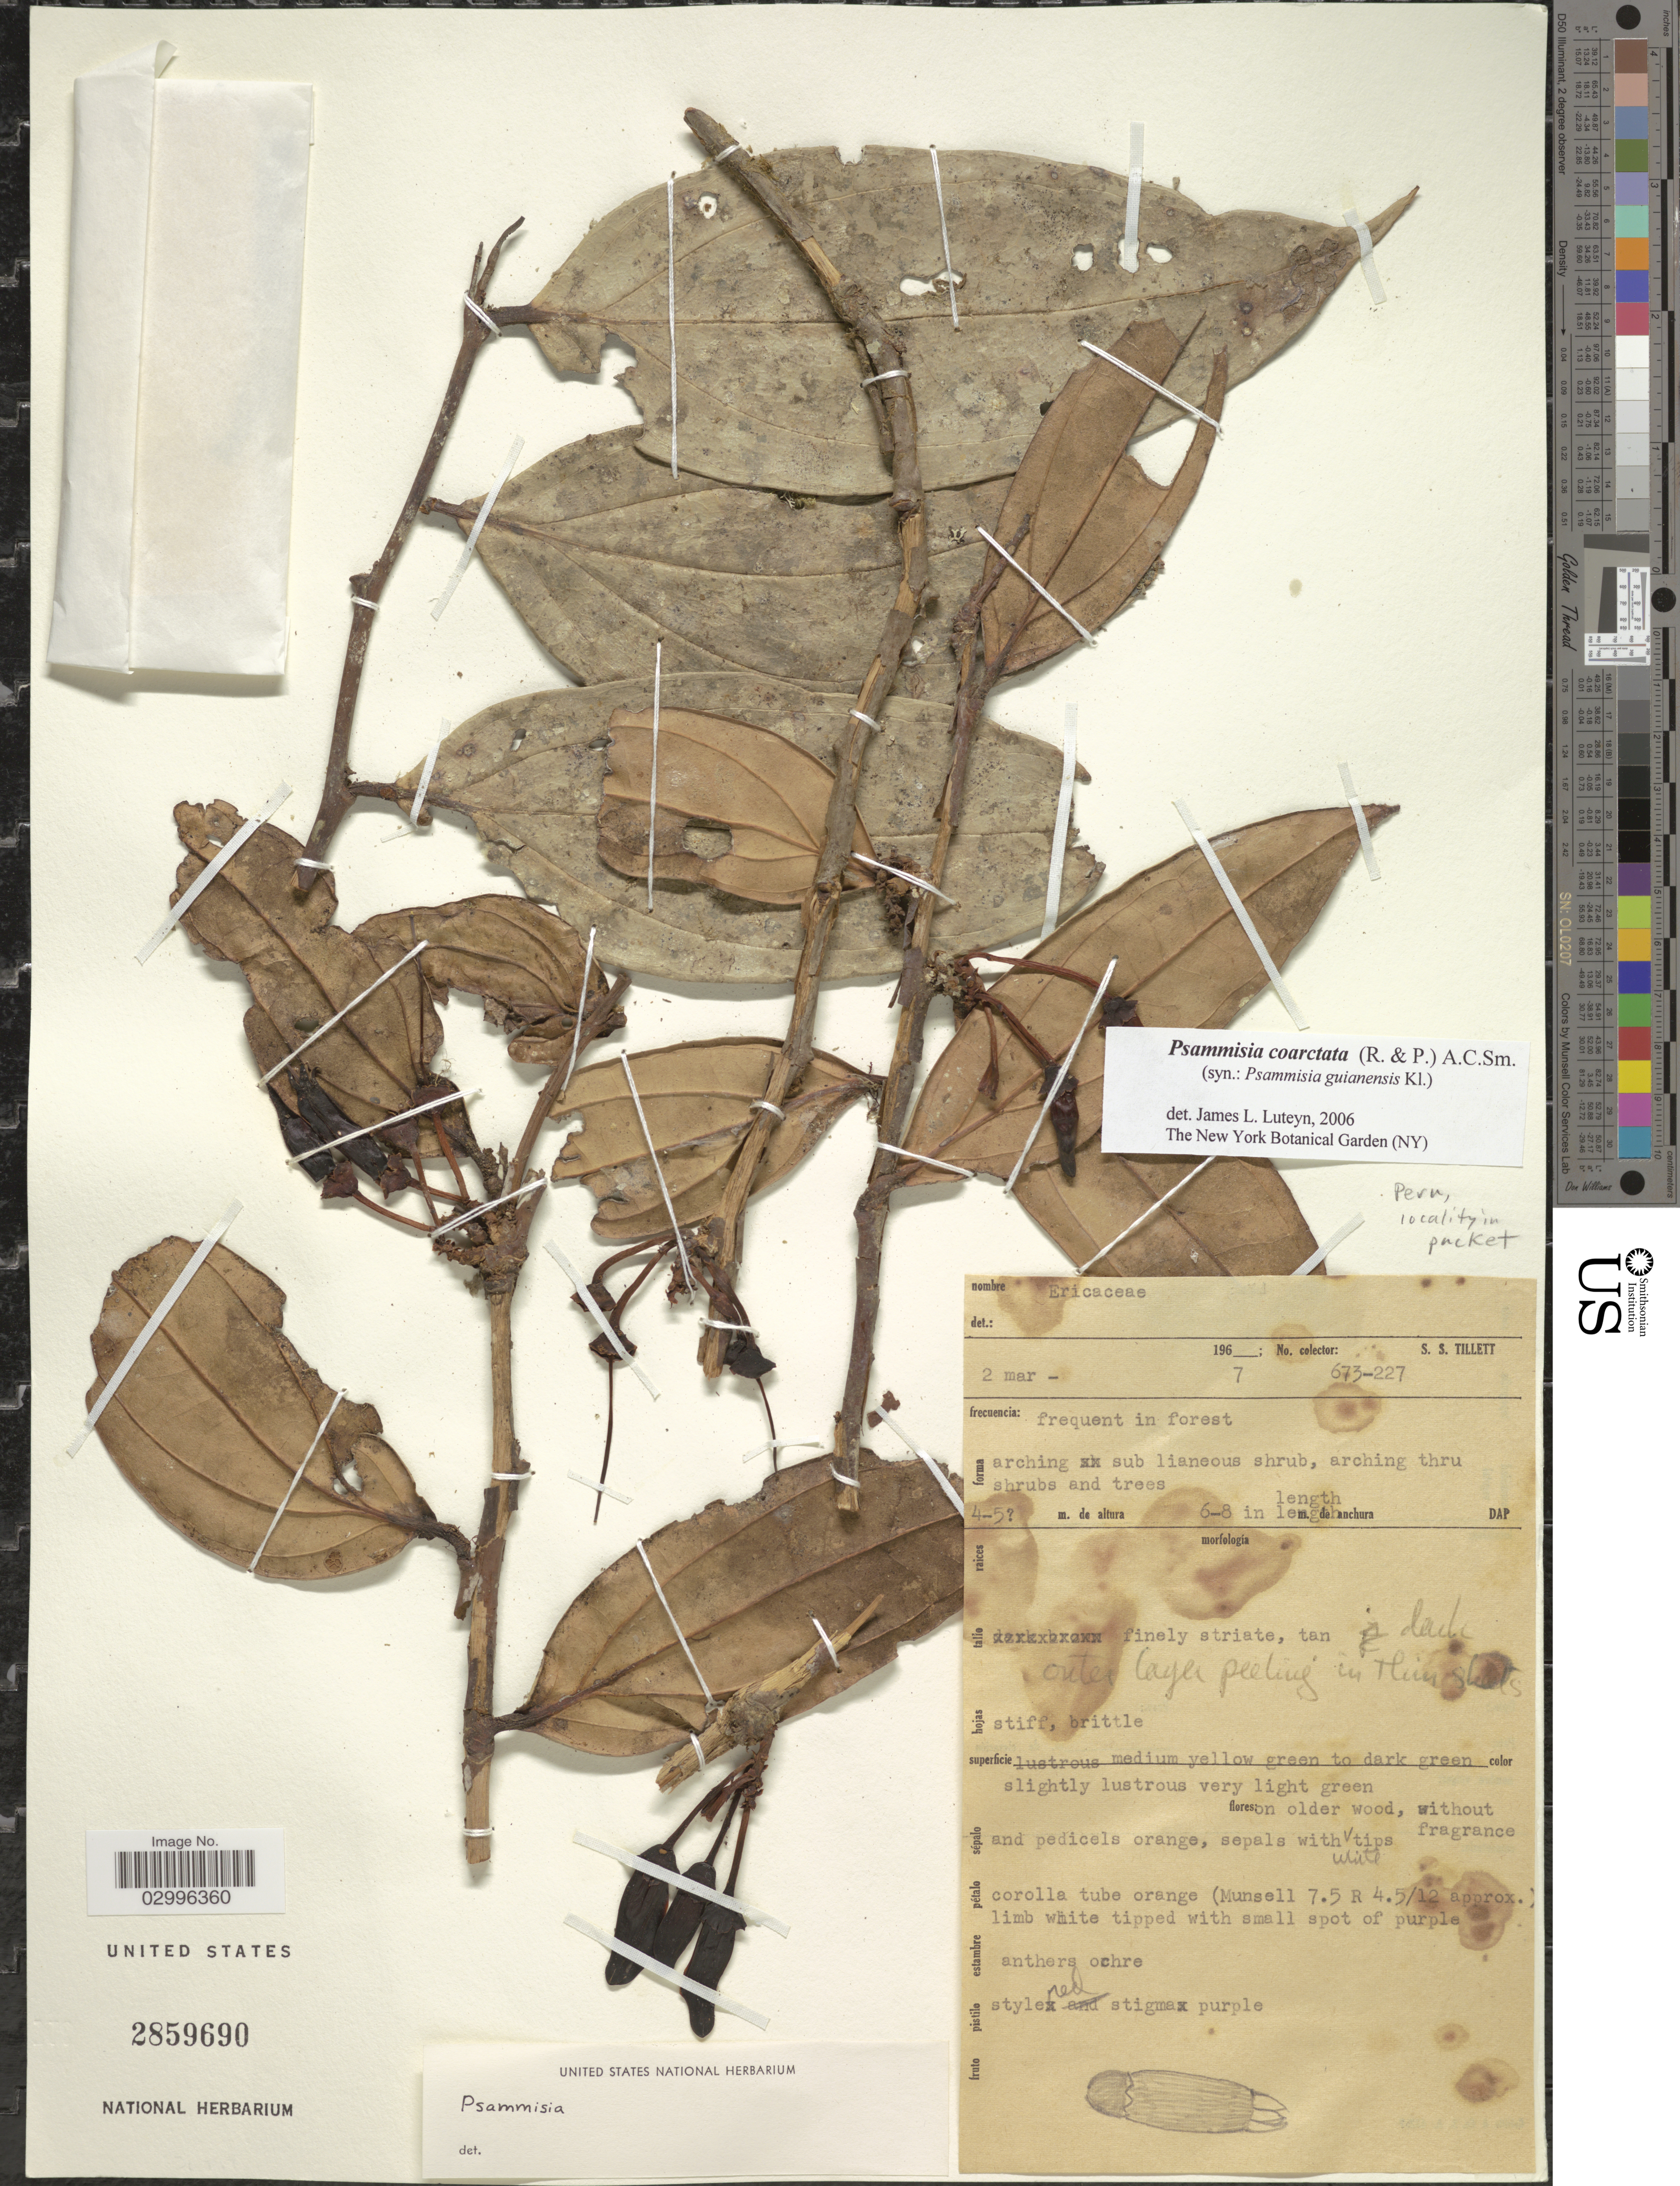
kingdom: Plantae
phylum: Tracheophyta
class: Magnoliopsida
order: Ericales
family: Ericaceae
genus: Psammisia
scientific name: Psammisia coarctata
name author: (Ruiz & Pav.) A.C. Sm.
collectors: S. S. Tillett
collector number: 673-227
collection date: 1967-03-02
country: Peru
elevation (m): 4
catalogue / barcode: US 2859690